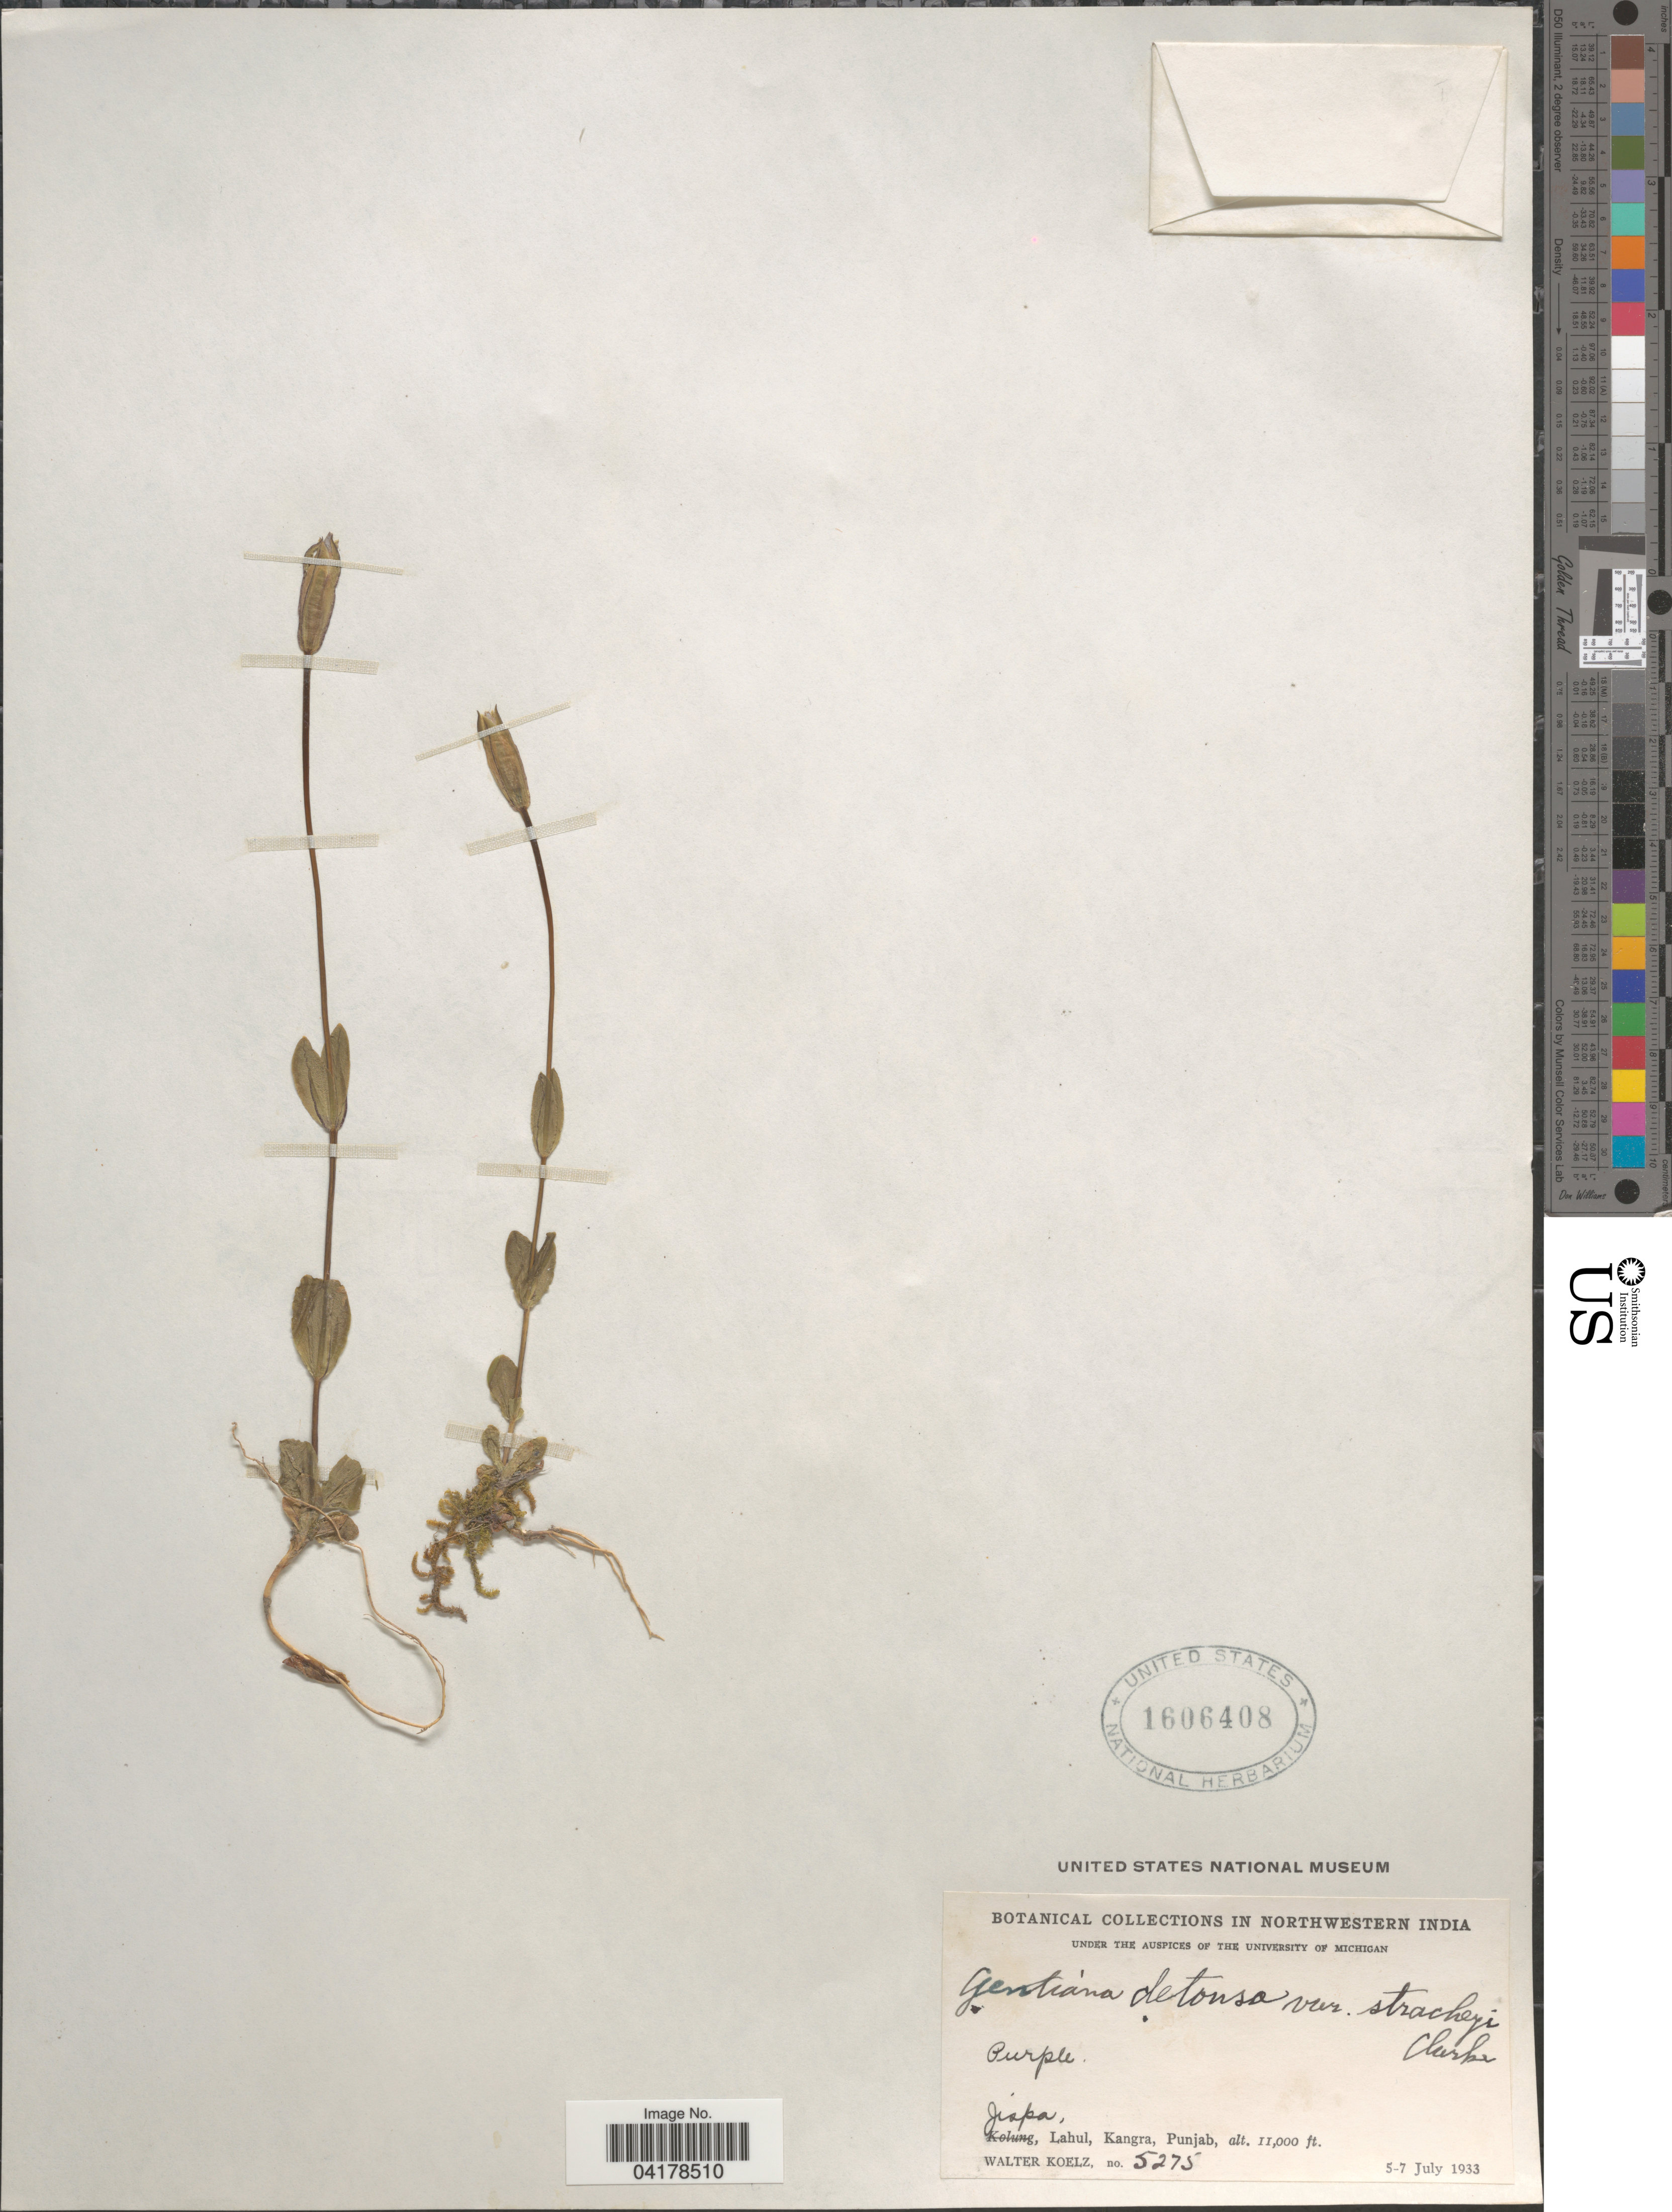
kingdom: Plantae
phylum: Tracheophyta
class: Magnoliopsida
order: Gentianales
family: Gentianaceae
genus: Gentiana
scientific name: Gentiana dentosa var. stracheyi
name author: C.B. Clarke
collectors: W. N. Koelz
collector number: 5275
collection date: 1933-07-05/1933-07-07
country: India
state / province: Punjab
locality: In Northwestern India. Jispa, Lahul, Kangra.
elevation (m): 3353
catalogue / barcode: US 1606408